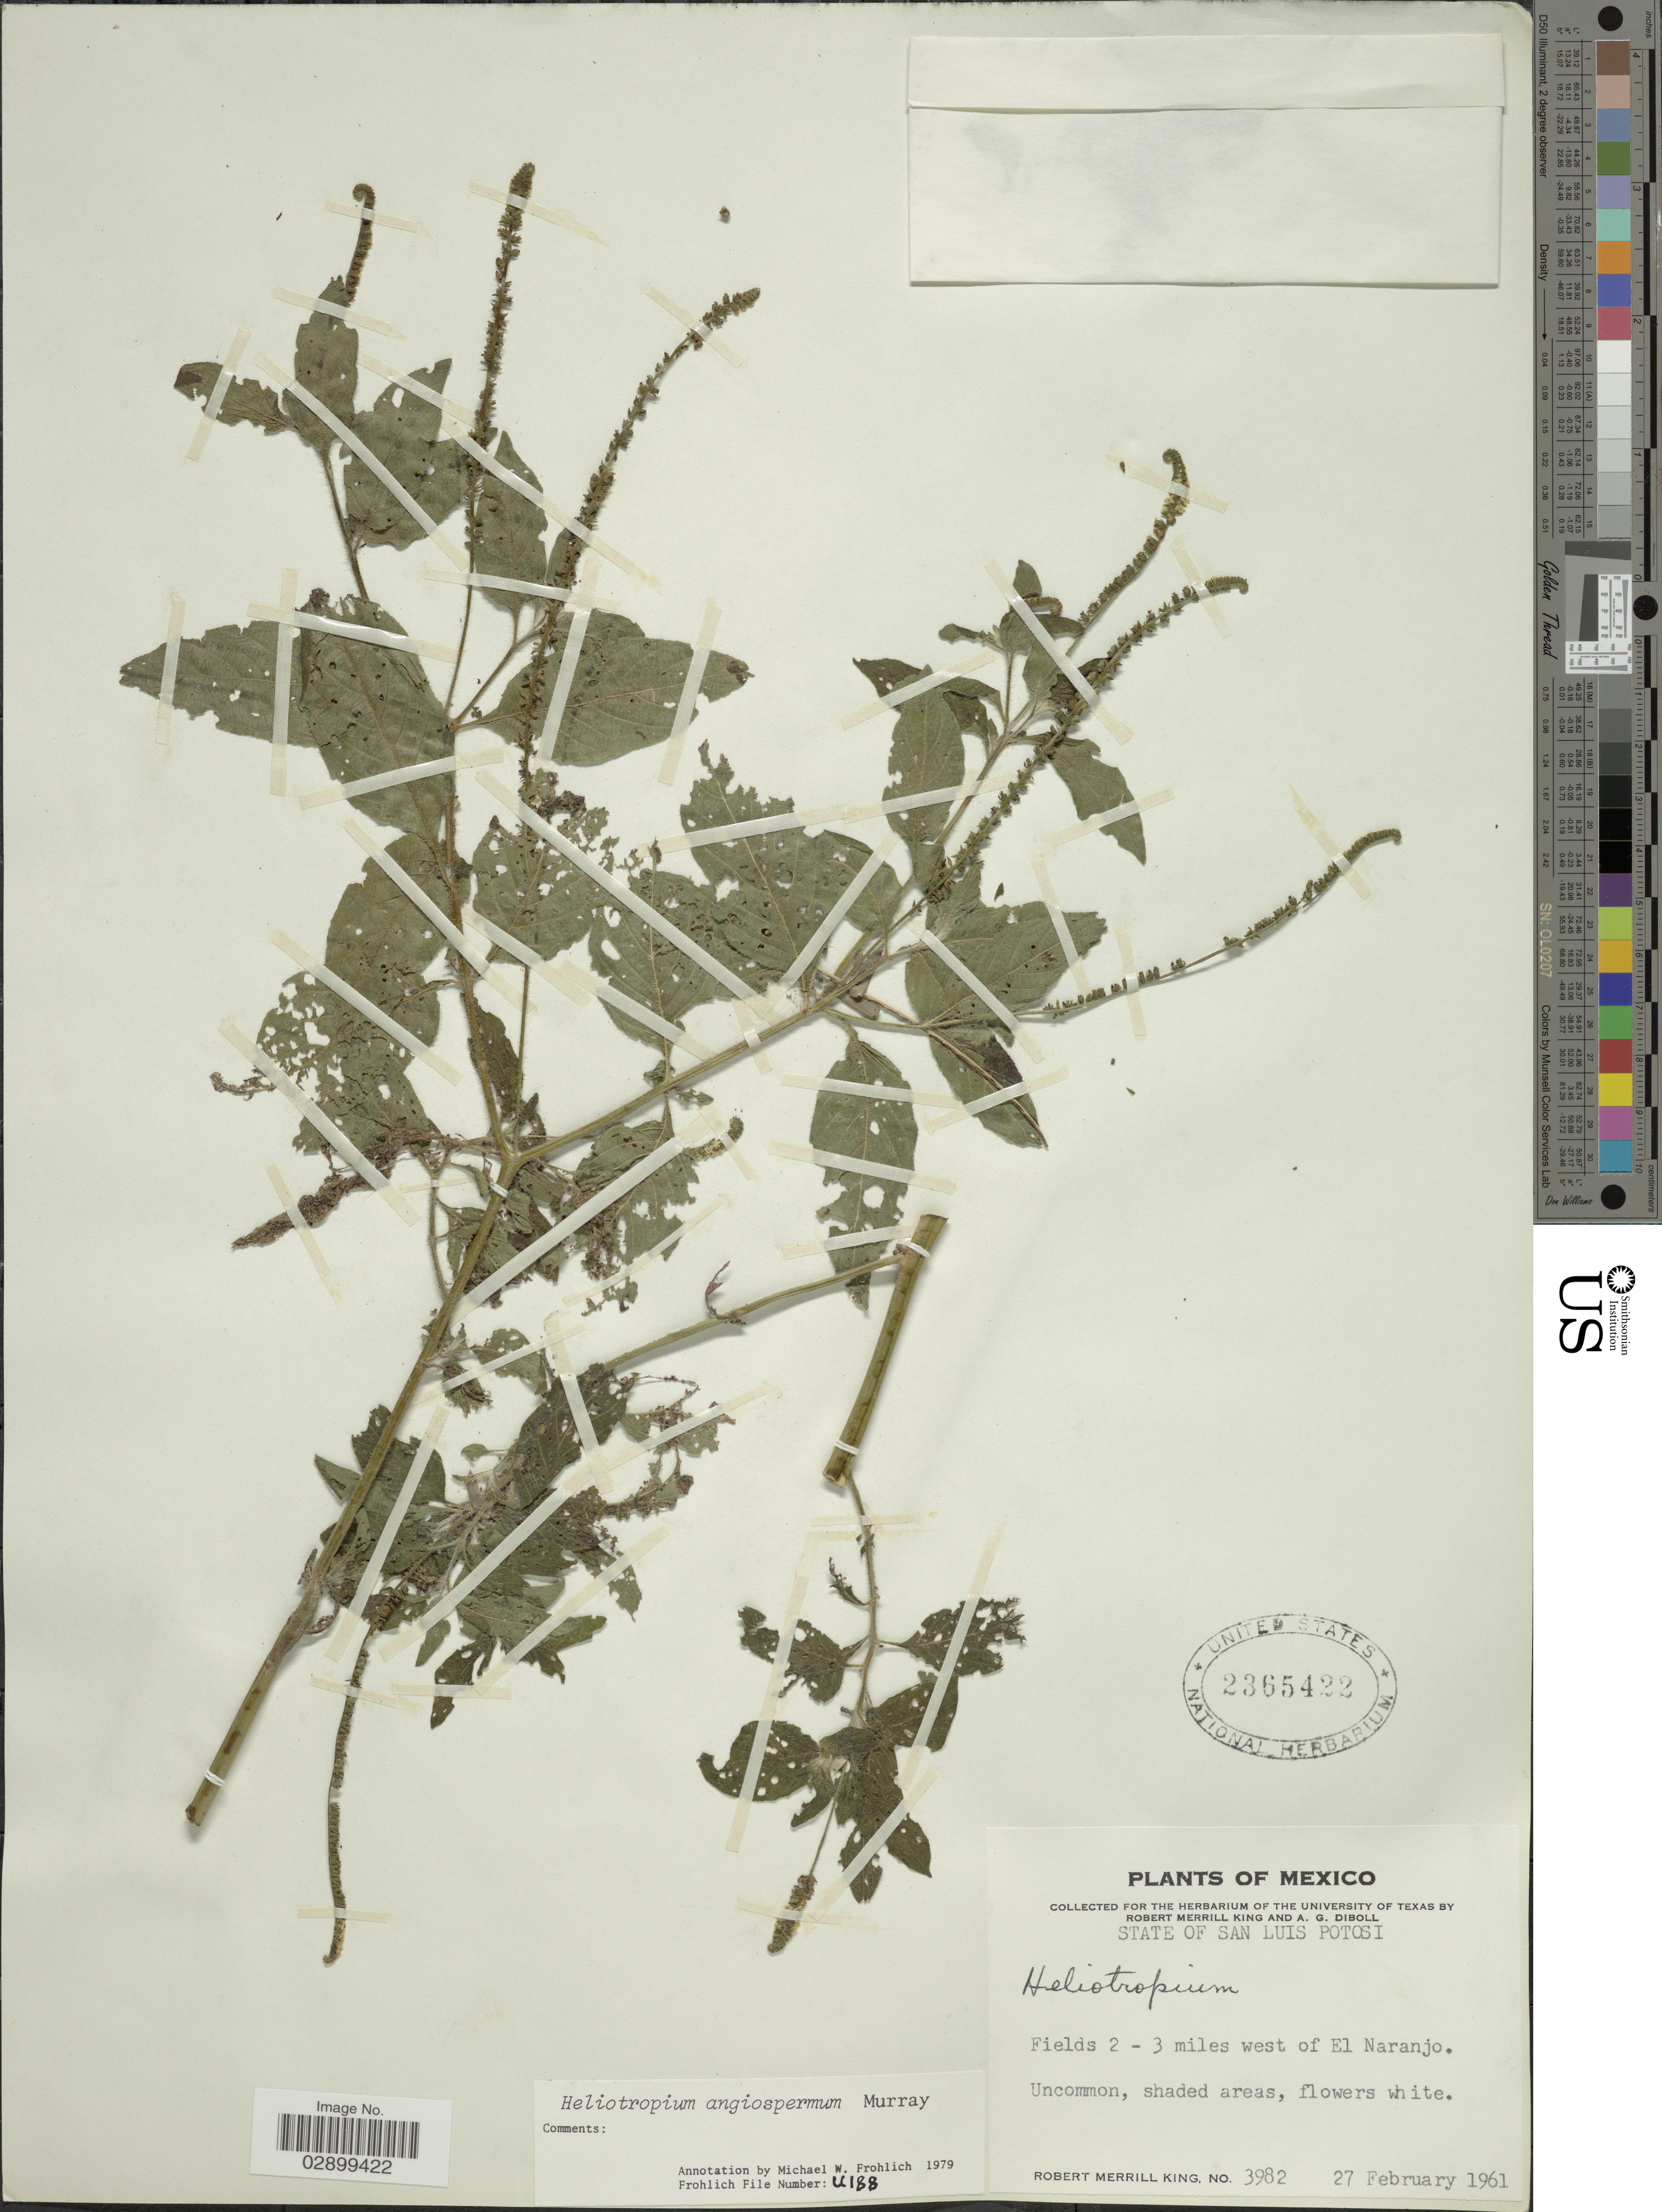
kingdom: Plantae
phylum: Tracheophyta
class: Magnoliopsida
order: Boraginales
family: Heliotropiaceae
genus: Heliotropium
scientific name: Heliotropium angiospermum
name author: Murray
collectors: R. M. King & A. Diboll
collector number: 3982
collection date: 1961-02-27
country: Mexico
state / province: San Luis Potosí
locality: State of San Luis Potosi. Fields 2-3 miles west of El Naranjo.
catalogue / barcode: US 2365422